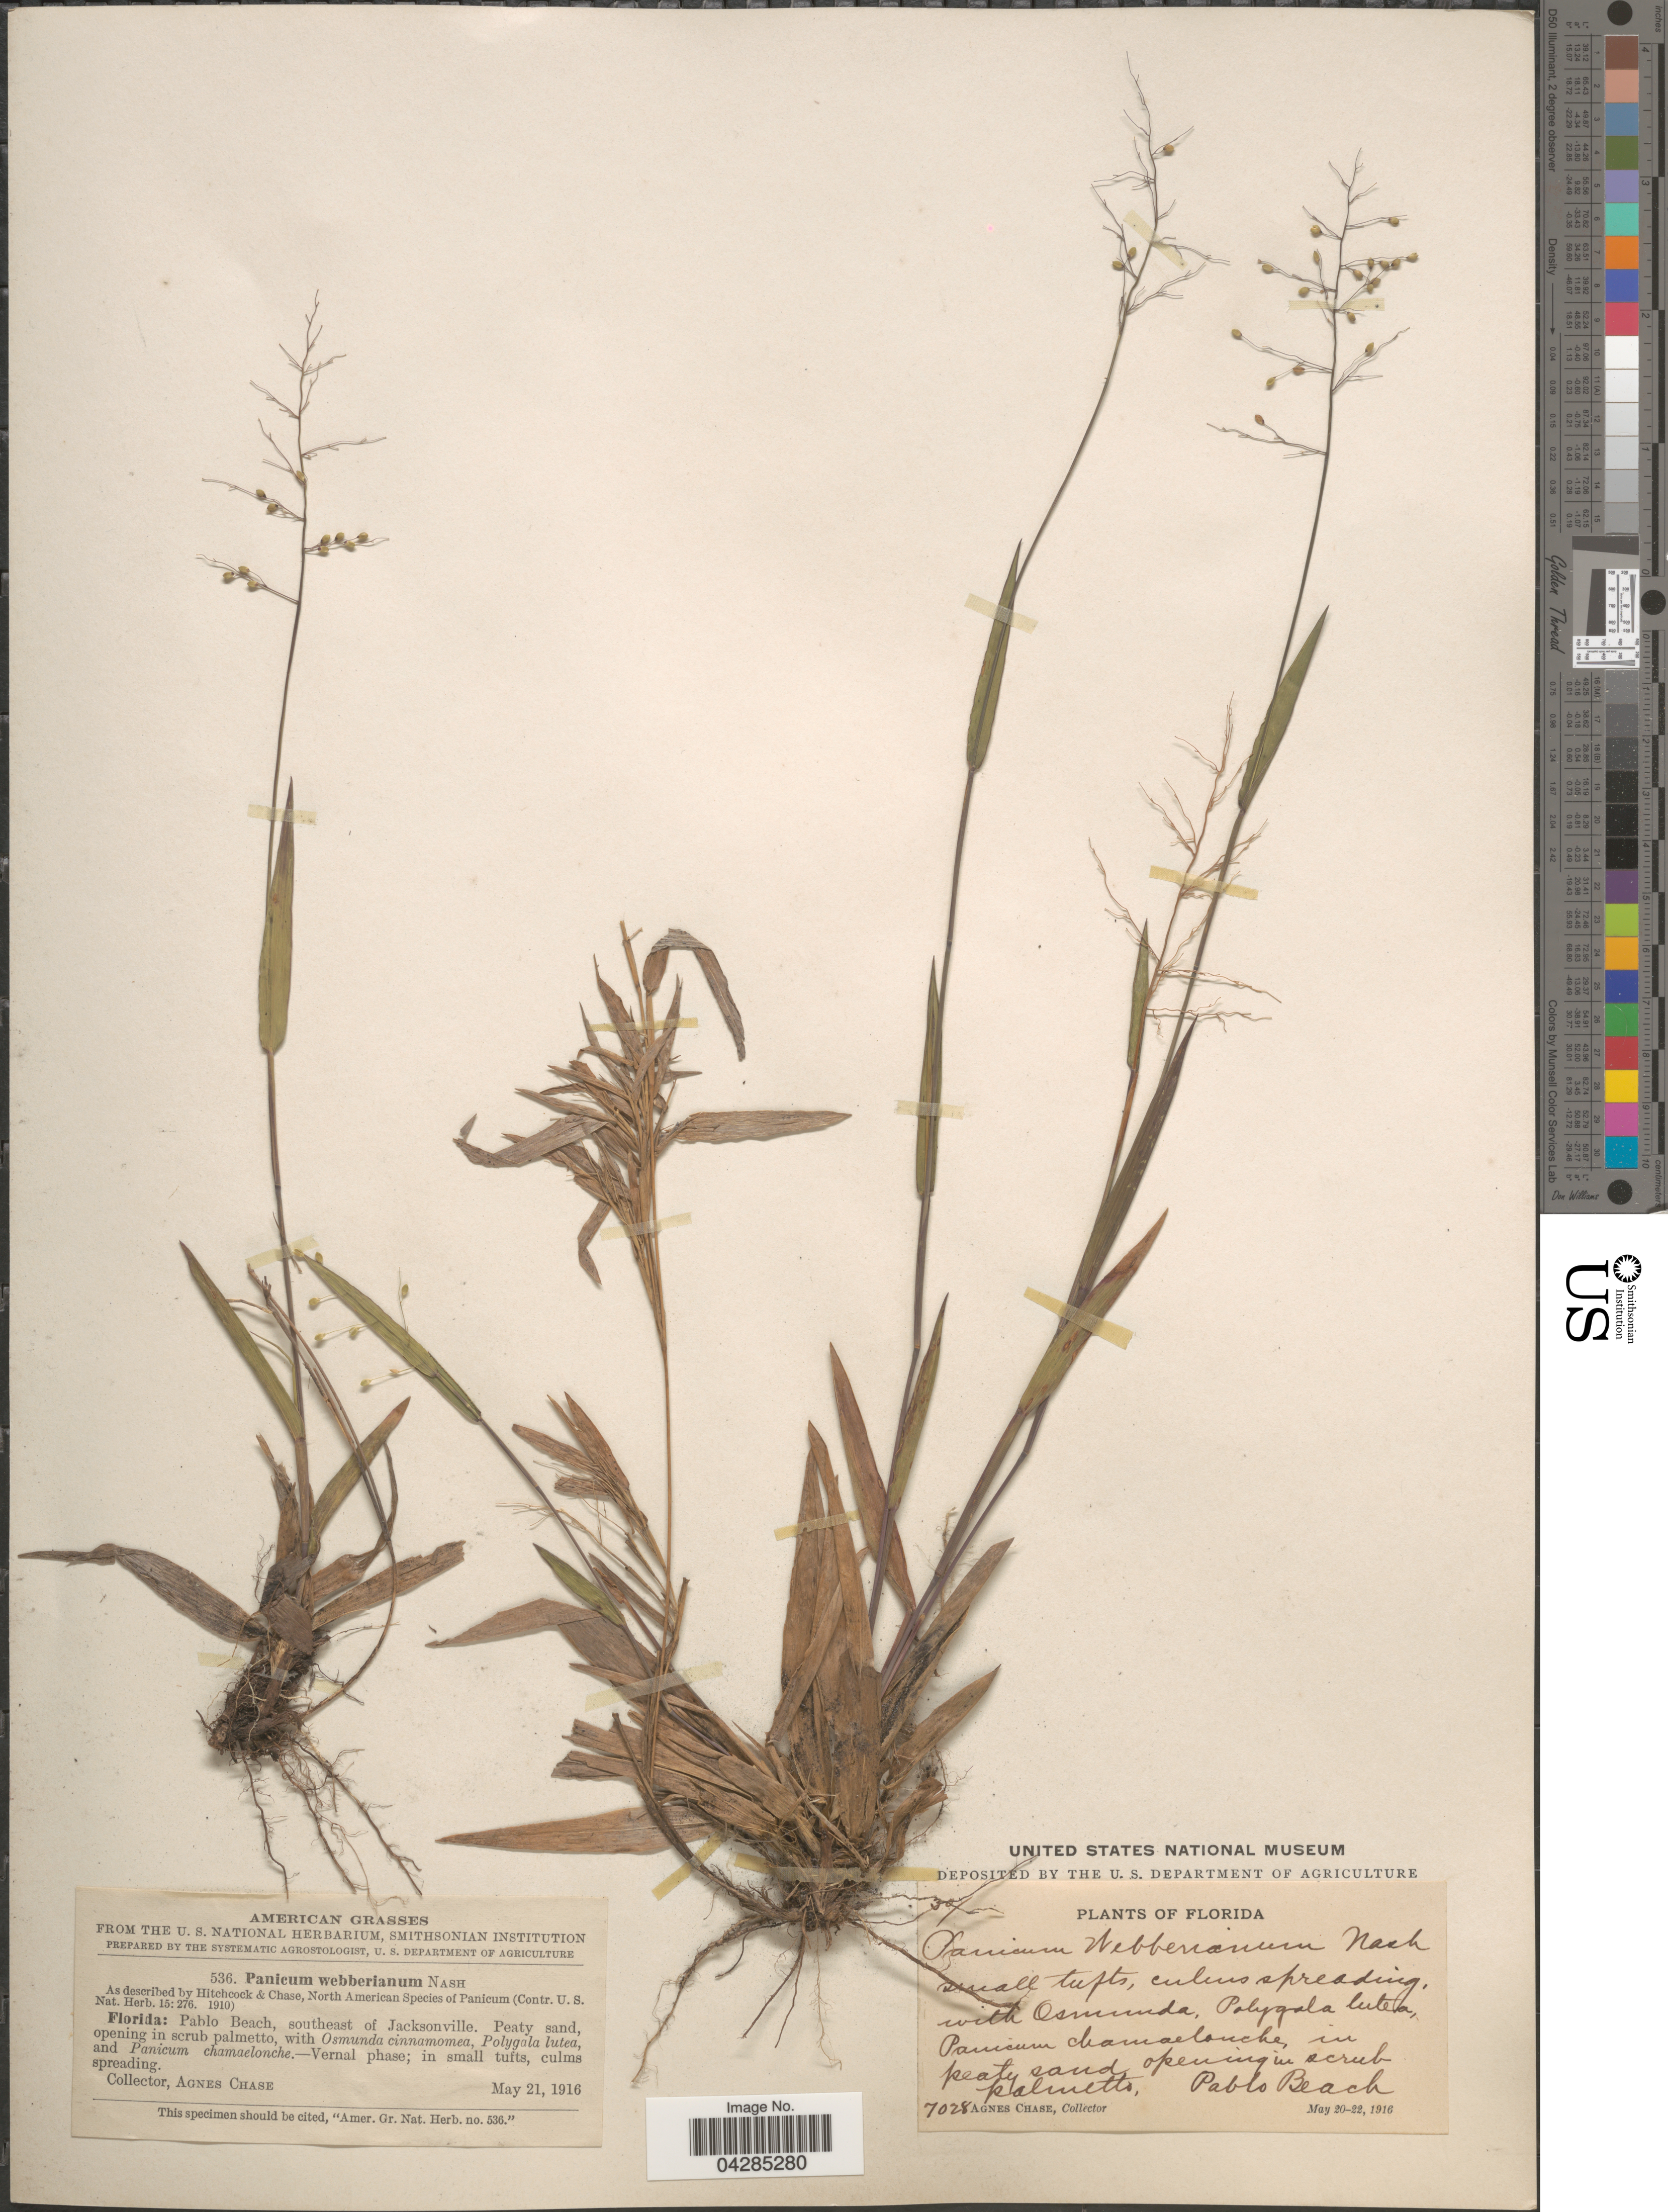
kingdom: Plantae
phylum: Tracheophyta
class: Liliopsida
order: Poales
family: Poaceae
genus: Dichanthelium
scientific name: Dichanthelium portoricense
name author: (Desv. ex Ham.) B.F. Hansen & Wunderlin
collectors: A. Chase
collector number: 7028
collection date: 1916-05-21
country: United States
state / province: Florida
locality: Pablo Beach, southeast of Jacksonville.